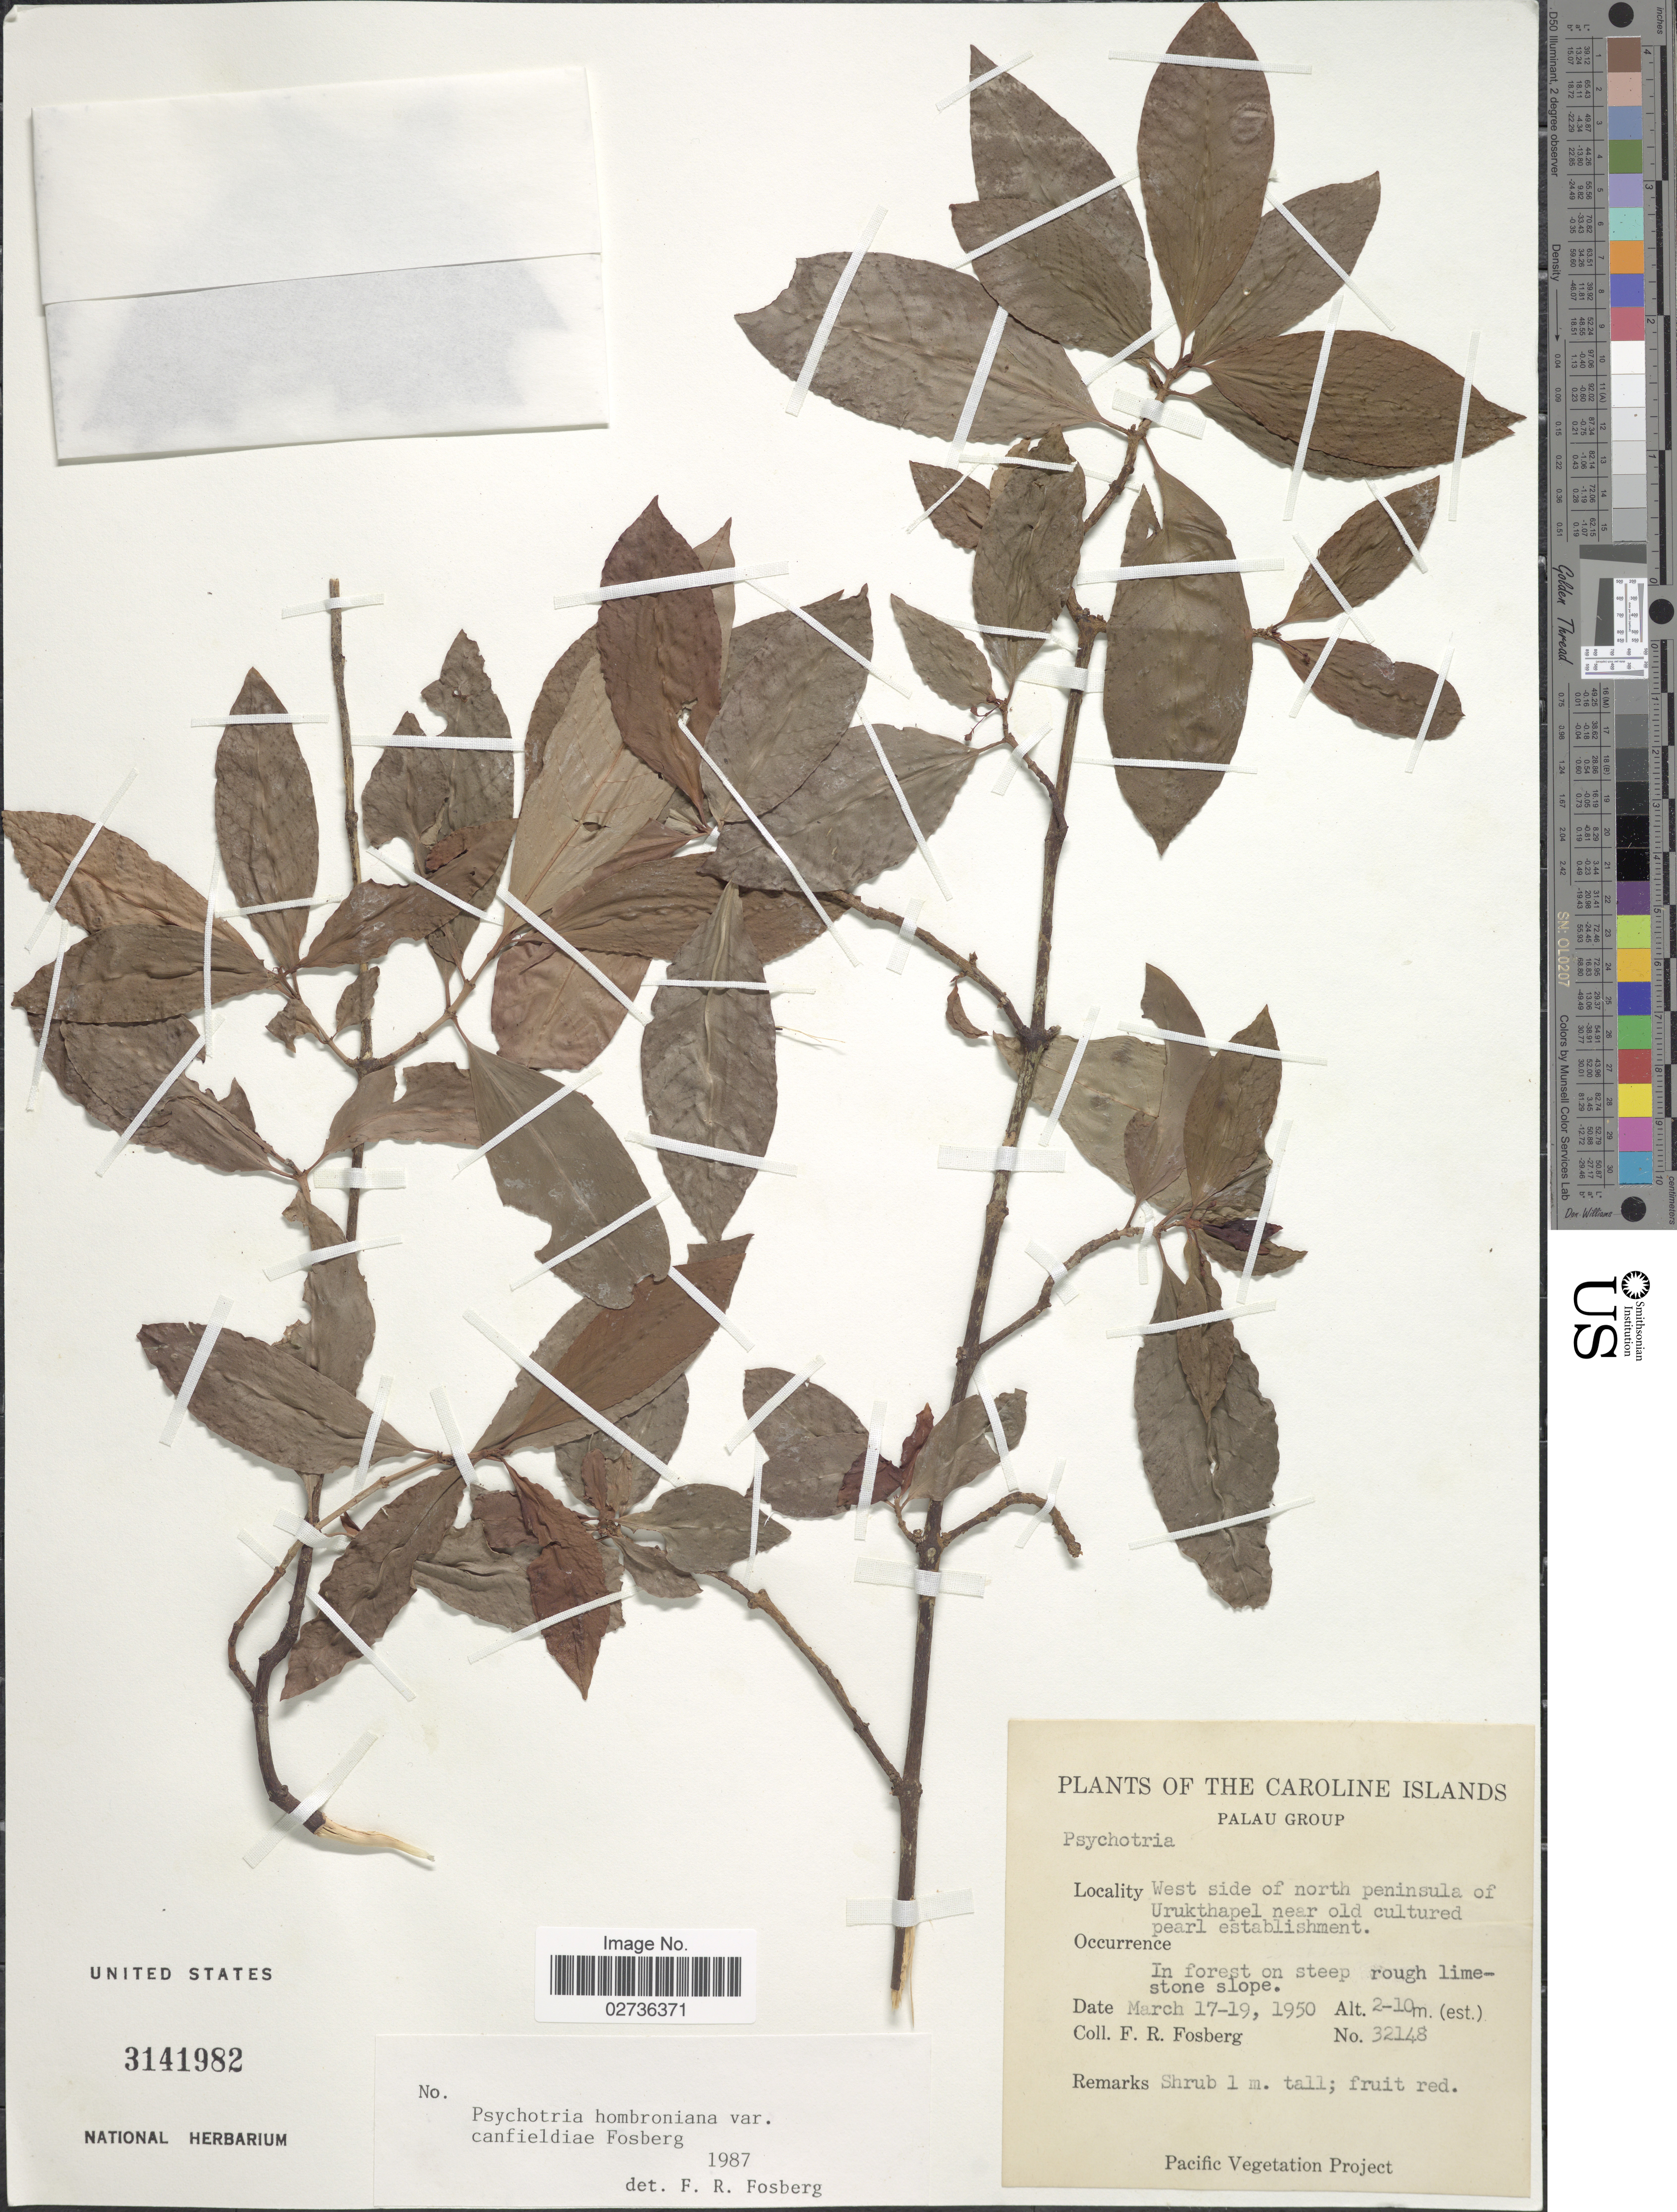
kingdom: Plantae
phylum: Tracheophyta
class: Magnoliopsida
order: Gentianales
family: Rubiaceae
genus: Psychotria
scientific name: Psychotria hombroniana var. canfieldiae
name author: Fosberg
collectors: F. R. Fosberg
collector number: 32148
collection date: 1950-03-17/1950-03-19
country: Palau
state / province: Koror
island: Ngeruktabel [Urukthapel]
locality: Caroline Islands. Palau Group. West side of north peninsula of Urukthapel near old cultured pearl establishment.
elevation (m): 2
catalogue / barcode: US 3141982